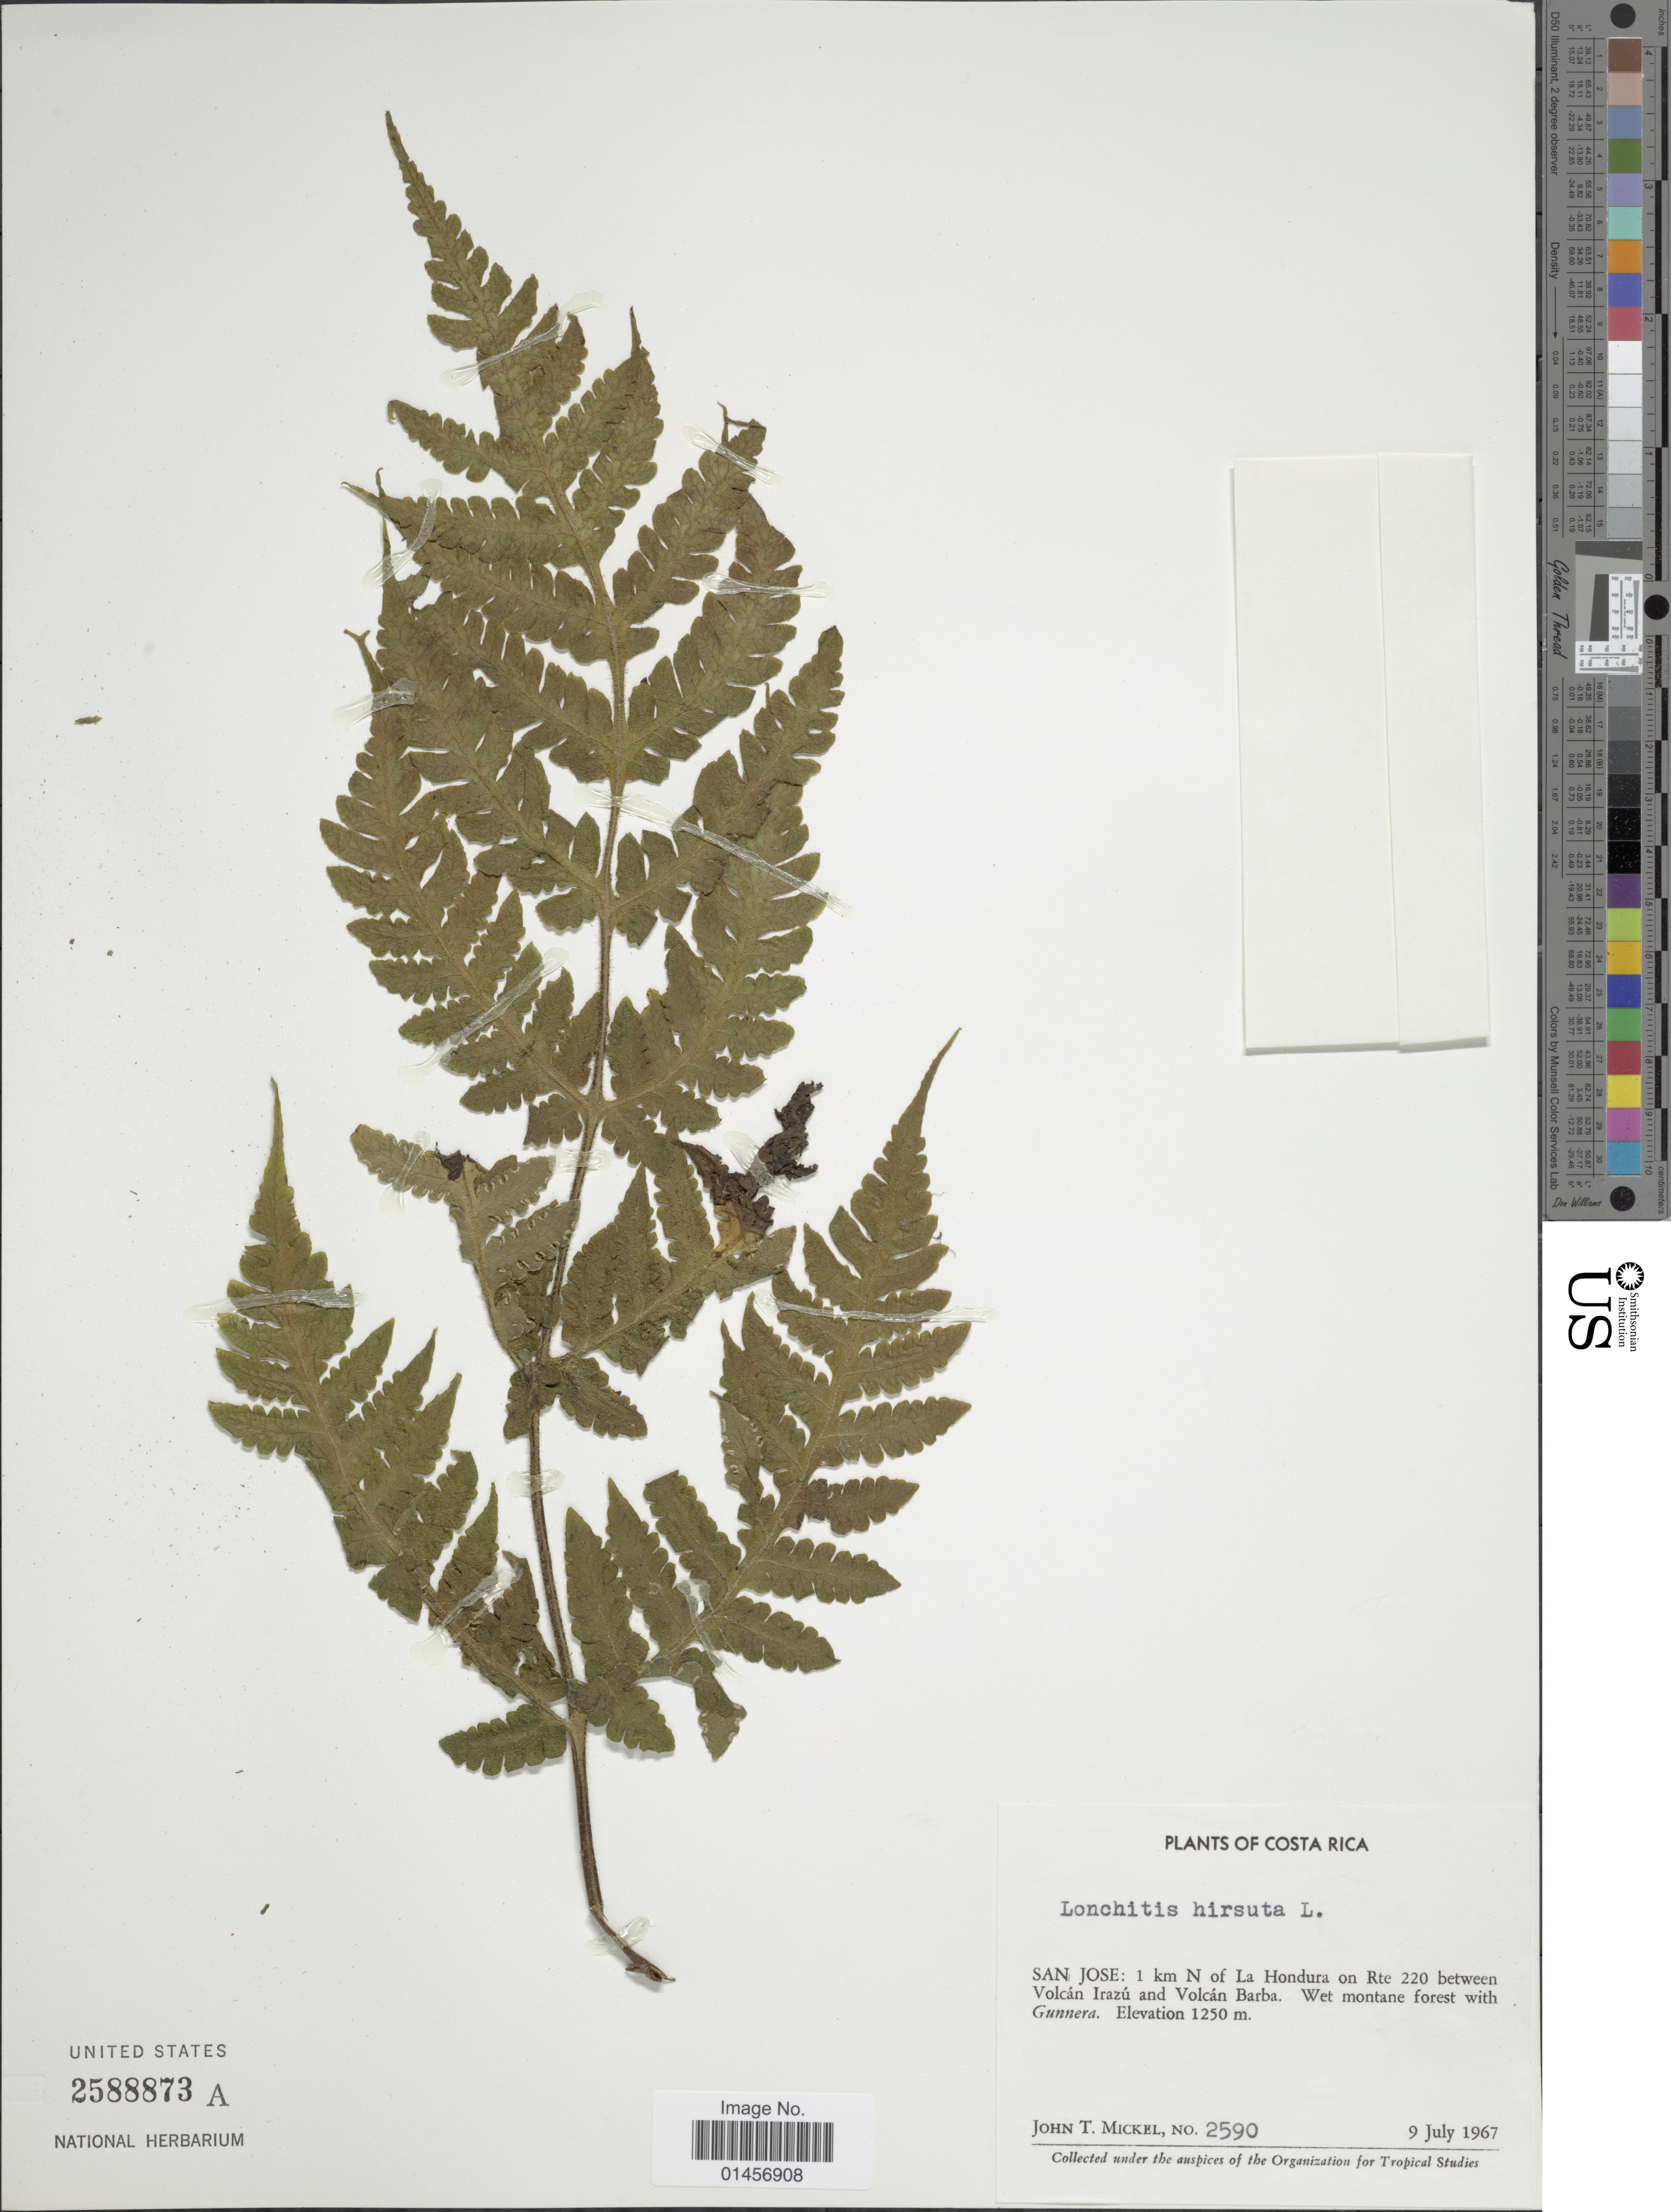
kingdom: Plantae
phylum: Tracheophyta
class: Polypodiopsida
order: Polypodiales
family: Lonchitidaceae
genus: Lonchitis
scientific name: Lonchitis hirsuta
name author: L.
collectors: J. T. Mickel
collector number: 2590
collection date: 1967-07-09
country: Costa Rica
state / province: San José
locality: Costa Rica, San Jose: 1 km N of La Hondura on Rte 220 between Volcan Irazu and Volcan Barba.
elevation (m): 1250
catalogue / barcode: US 2588873A